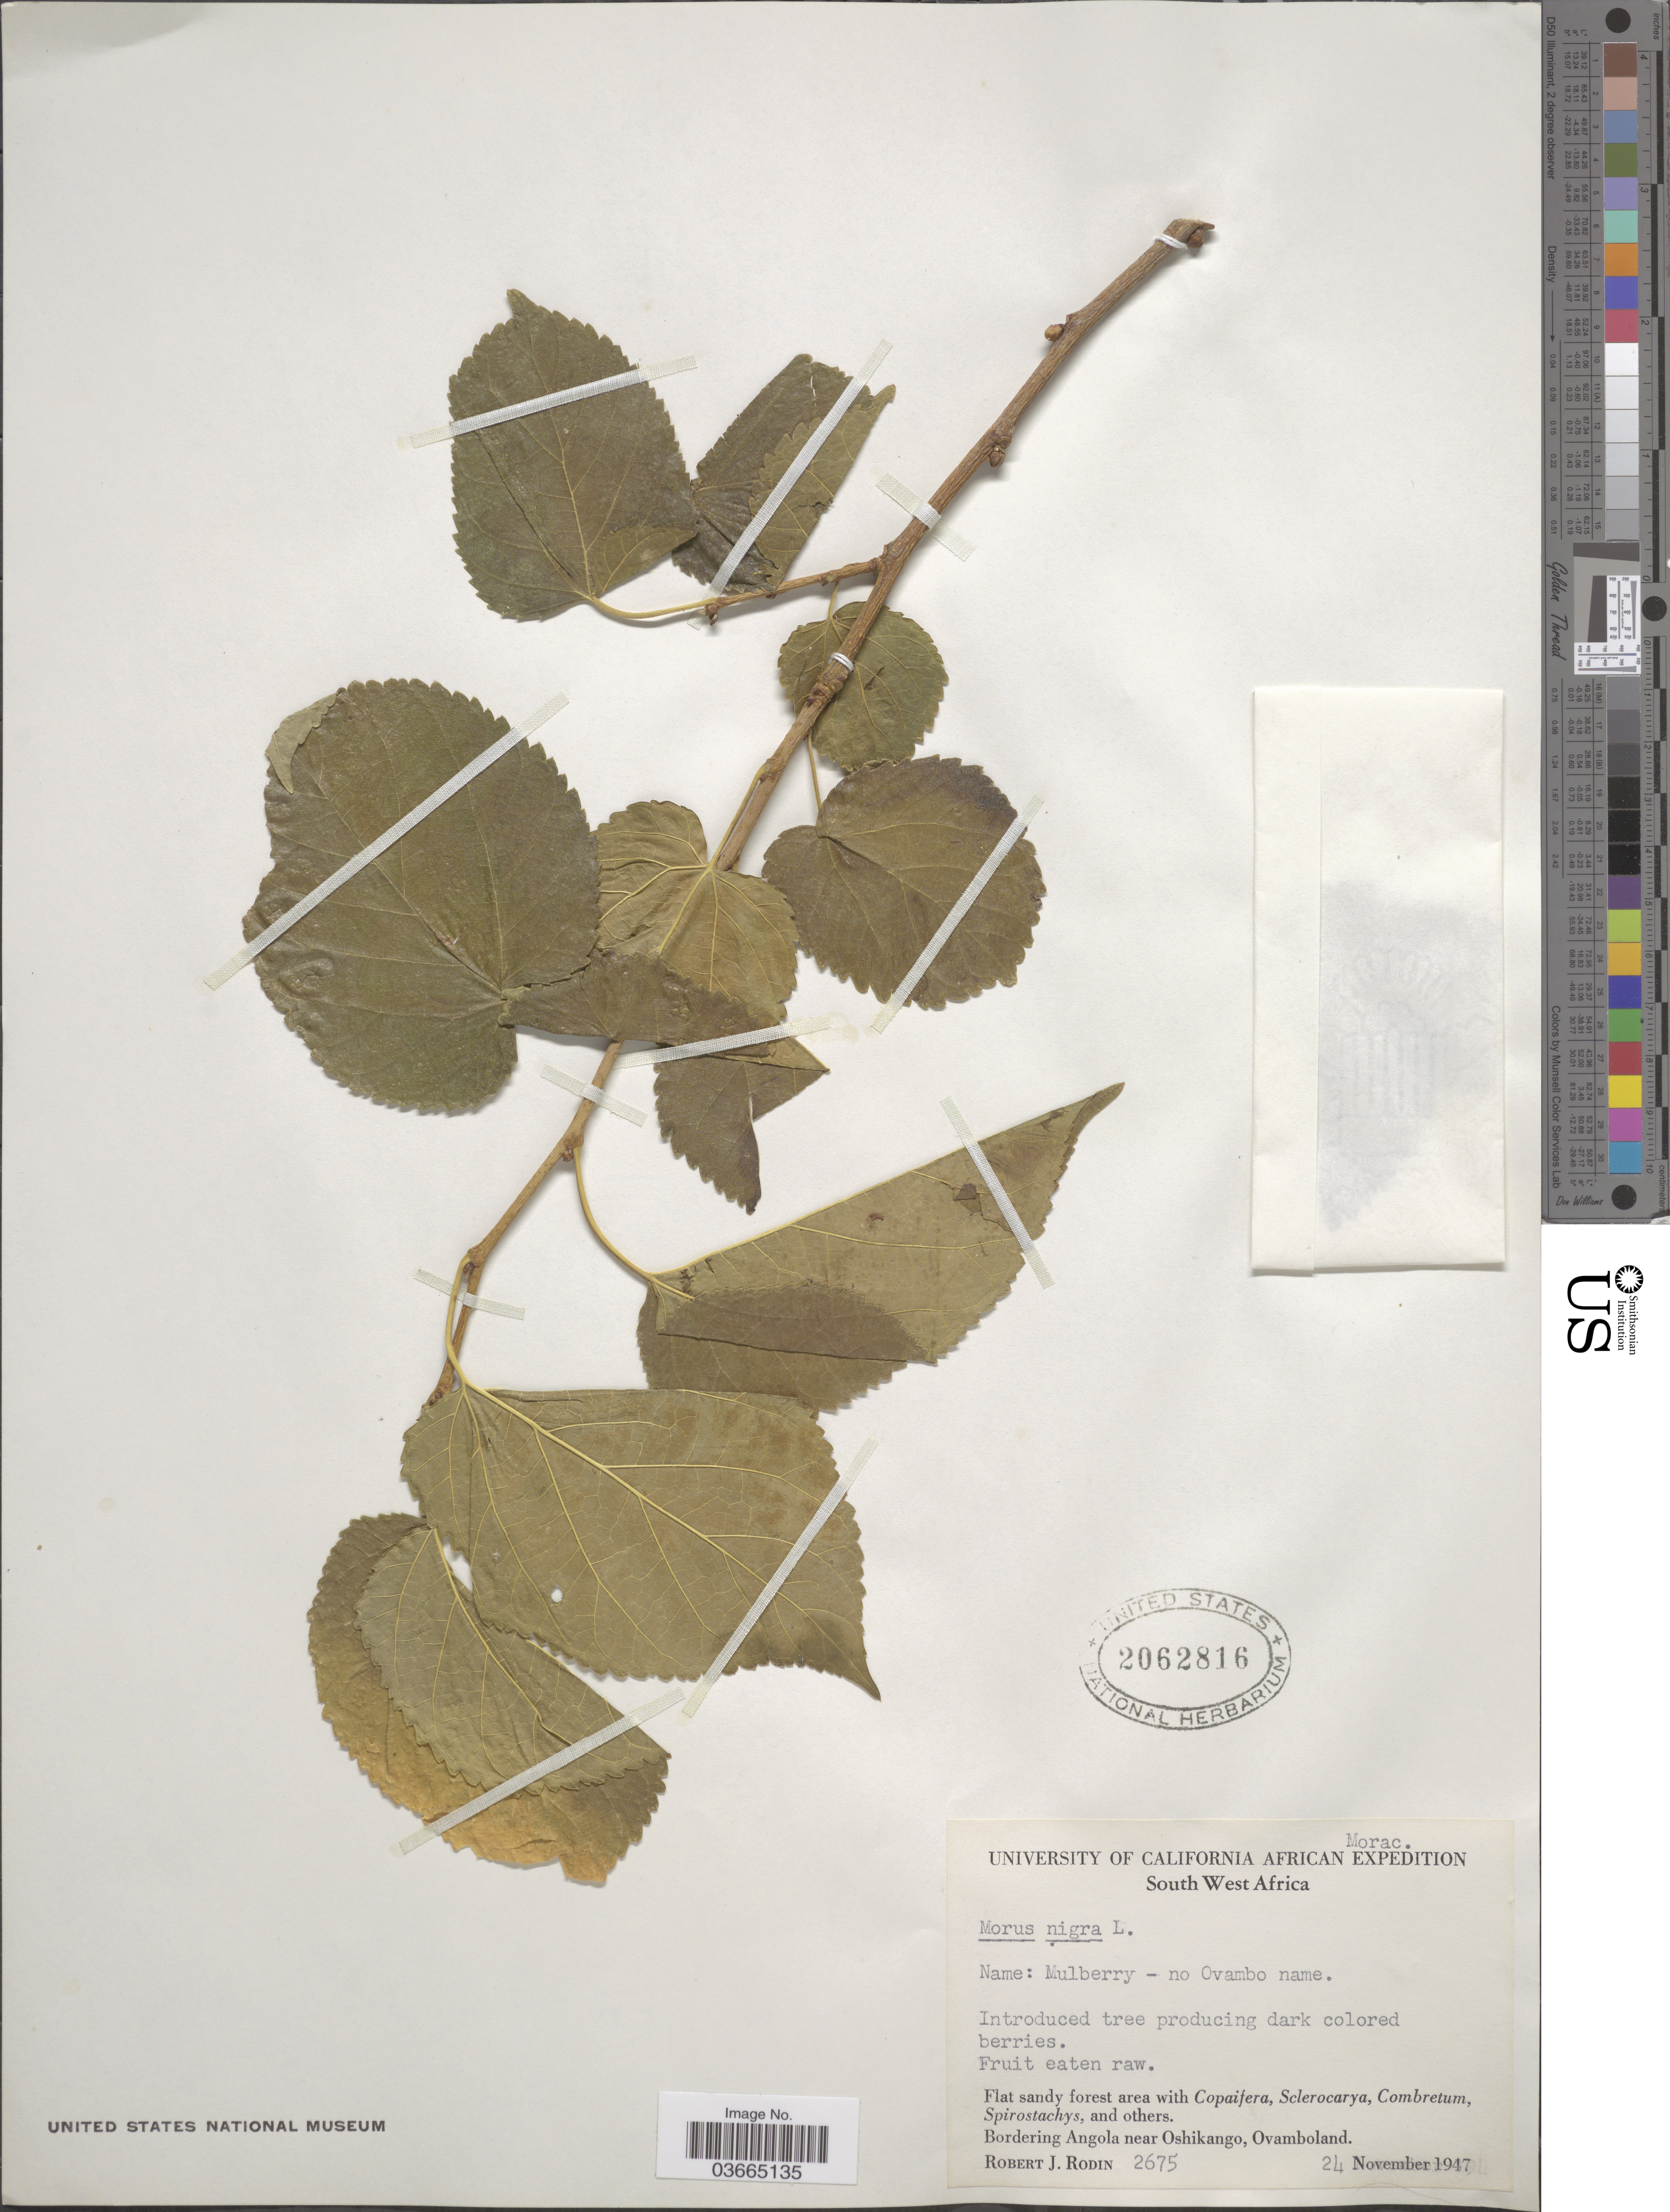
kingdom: Plantae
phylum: Tracheophyta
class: Magnoliopsida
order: Rosales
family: Moraceae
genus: Morus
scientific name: Morus nigra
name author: L.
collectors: R. J. Rodin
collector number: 2675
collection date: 1947-11-24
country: Namibia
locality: South West Africa. Bordering Angola near Oshikango, Ovamboland.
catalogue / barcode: US 2062816